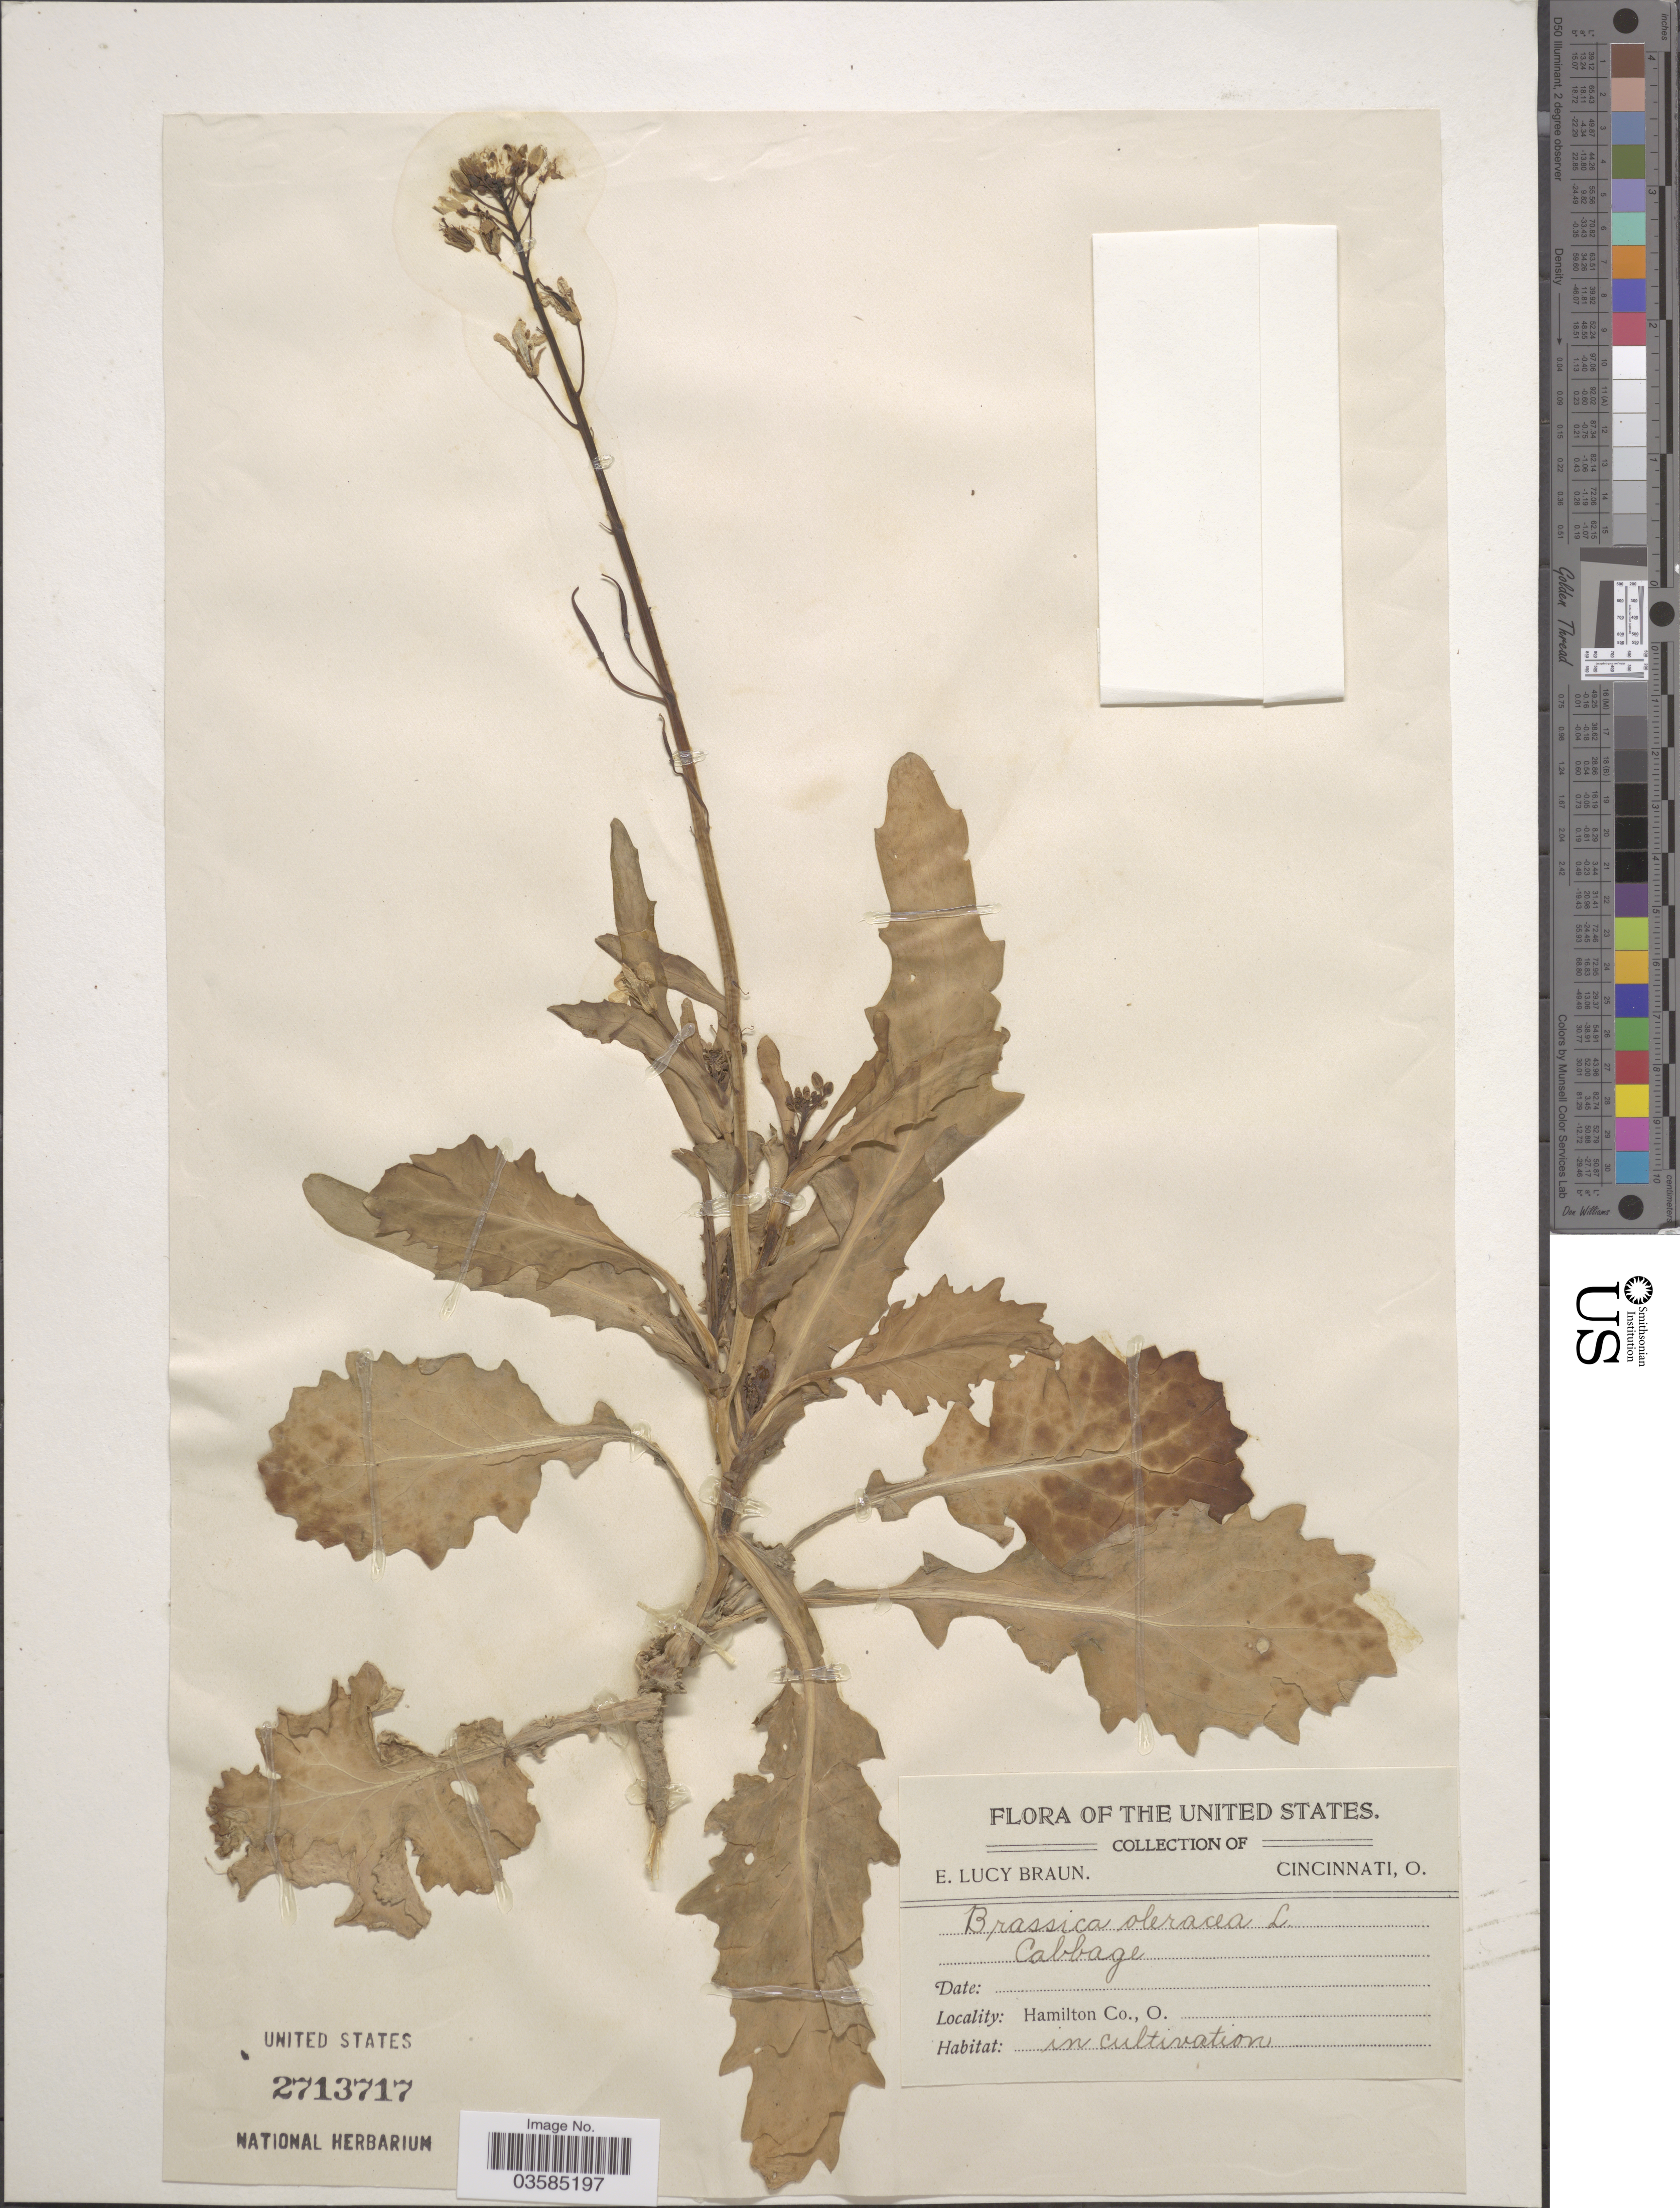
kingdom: Plantae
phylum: Tracheophyta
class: Magnoliopsida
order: Brassicales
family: Brassicaceae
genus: Brassica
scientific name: Brassica oleracea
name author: L.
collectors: E. L. Braun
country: United States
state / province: Ohio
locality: Hamilton Co.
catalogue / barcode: US 2713717